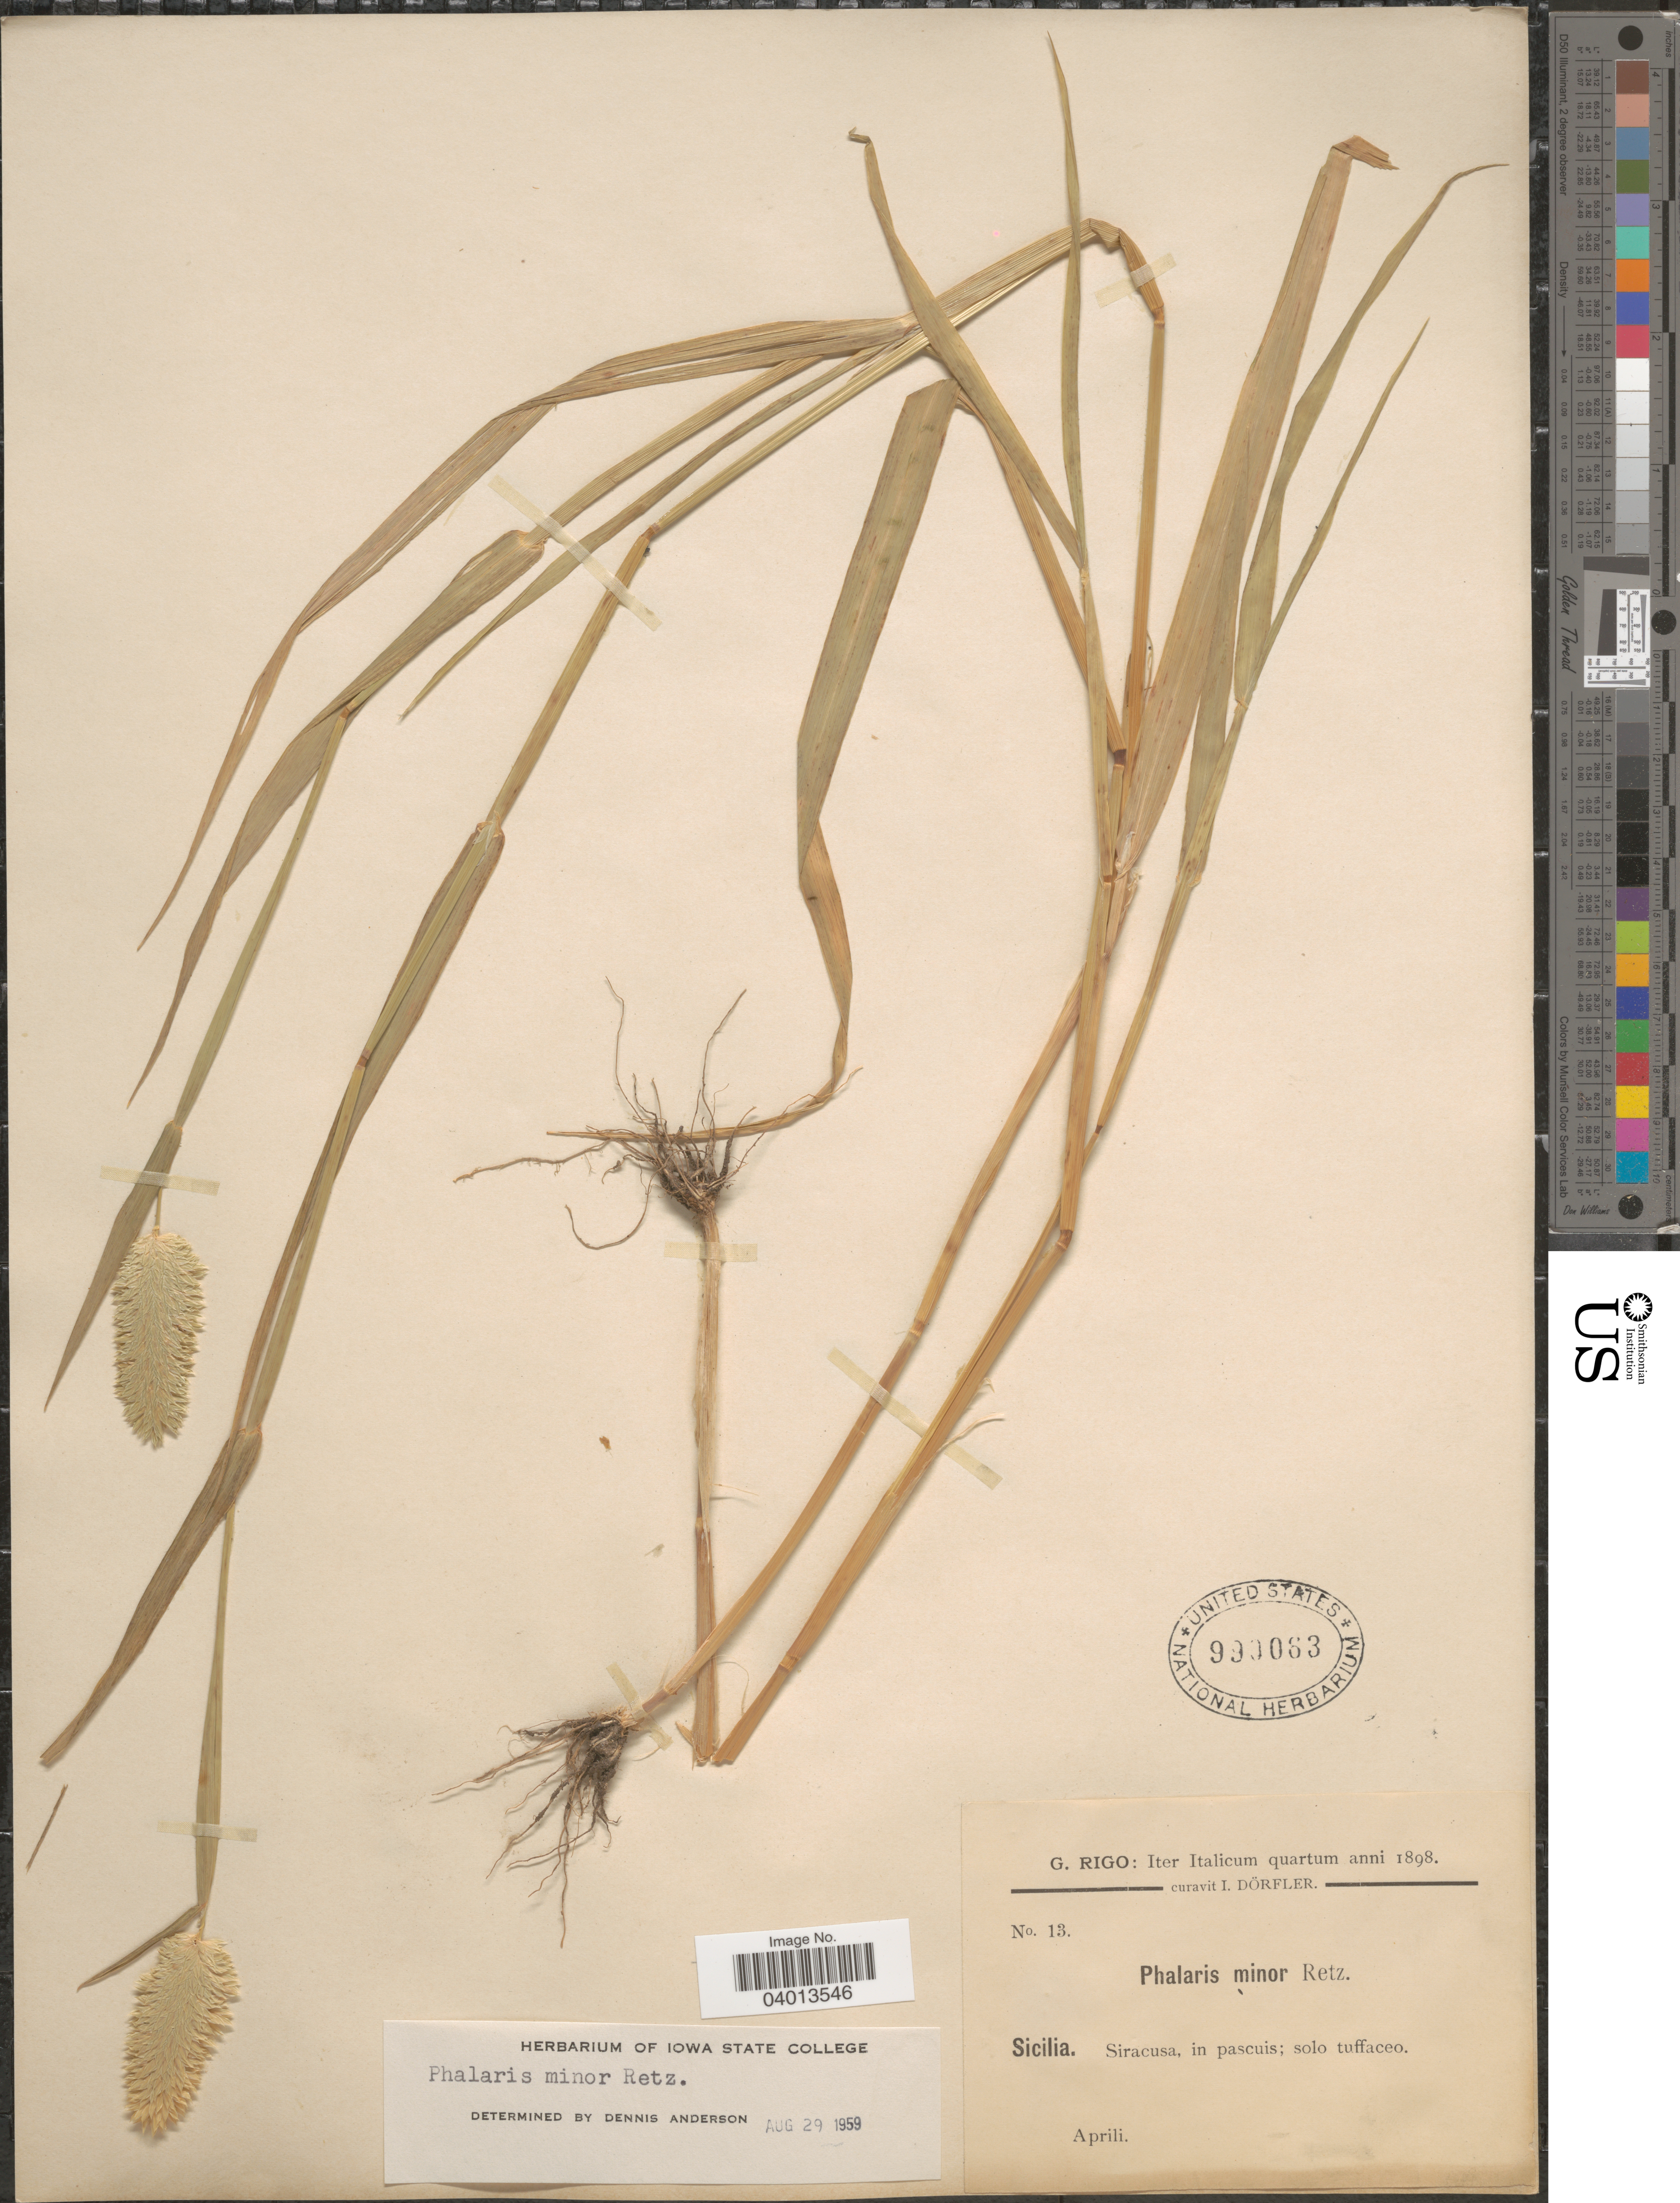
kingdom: Plantae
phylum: Tracheophyta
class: Liliopsida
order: Poales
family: Poaceae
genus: Phalaris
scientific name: Phalaris minor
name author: Retz.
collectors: G. Rigo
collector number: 13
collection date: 1898-04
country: Italy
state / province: Siciliana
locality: Sicilia. Siracusa, in pascuis; solo tuffaceo.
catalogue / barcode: US 990063